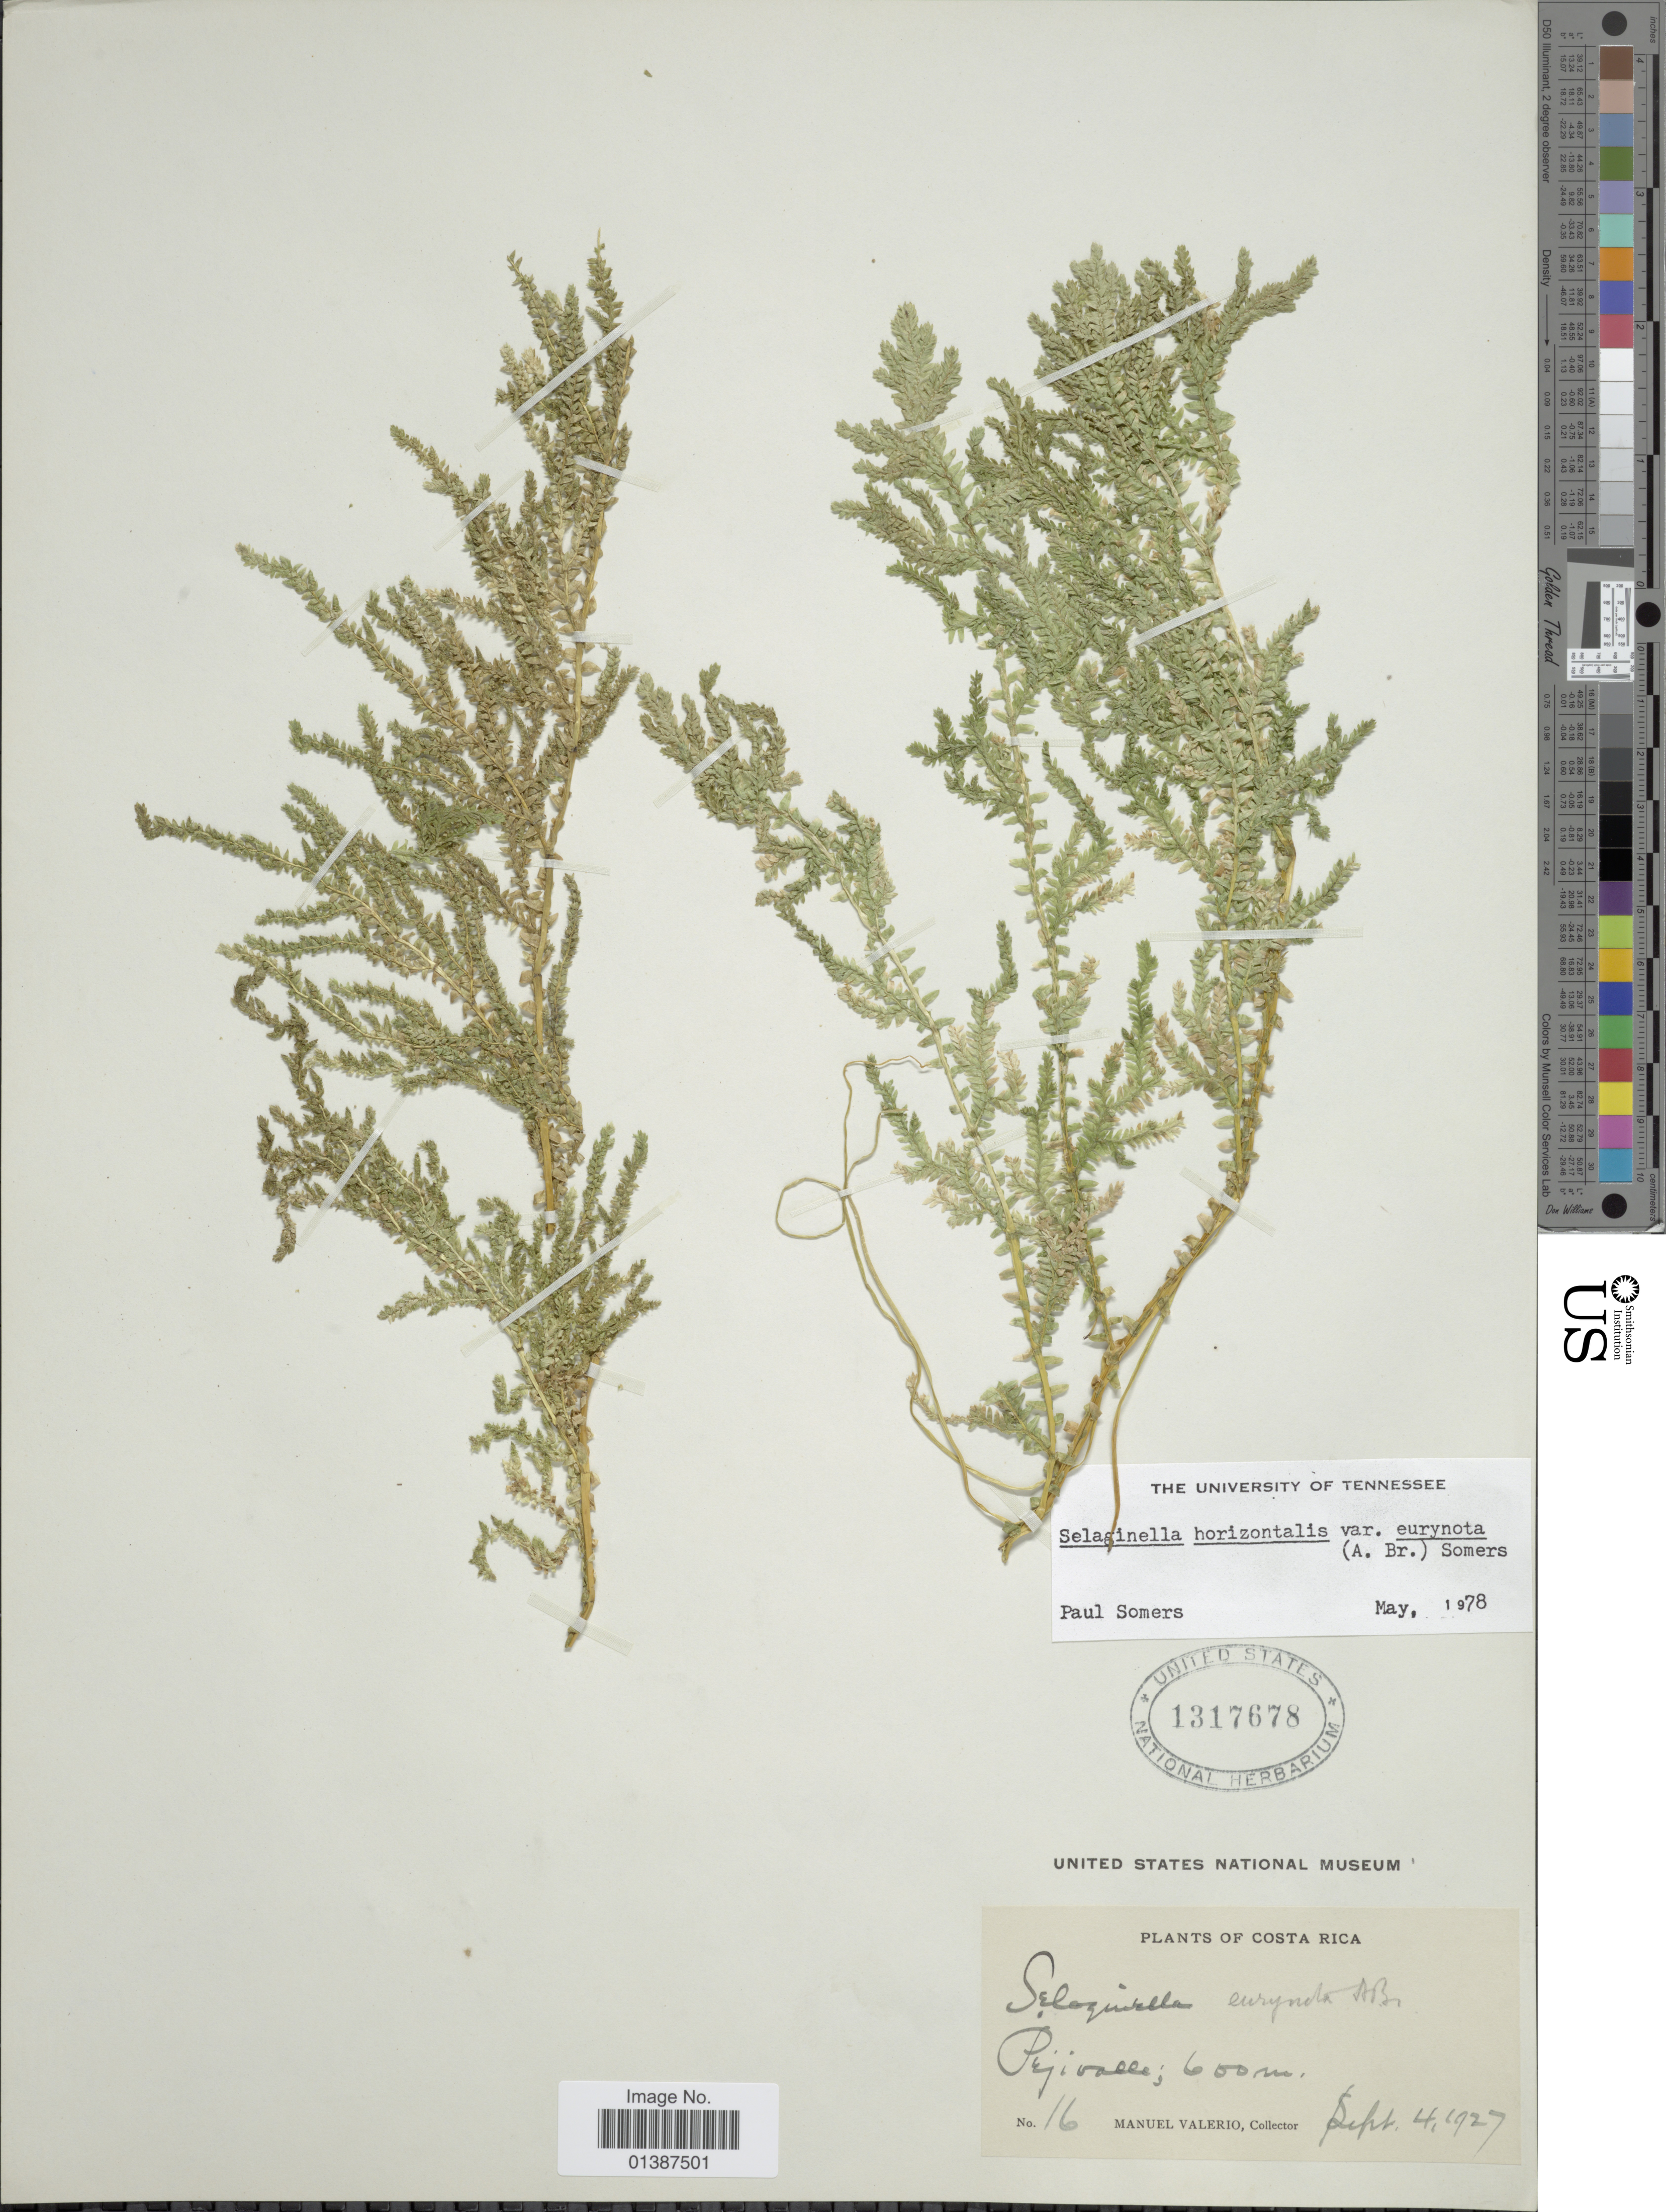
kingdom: Plantae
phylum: Tracheophyta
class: Lycopodiopsida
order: Selaginellales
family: Selaginellaceae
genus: Selaginella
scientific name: Selaginella eurynota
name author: A. Braun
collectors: M. Valerio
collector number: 16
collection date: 1927-09-04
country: Costa Rica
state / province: Cartago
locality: Pejivalle [Pejibaye]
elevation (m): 600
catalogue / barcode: US 1317678